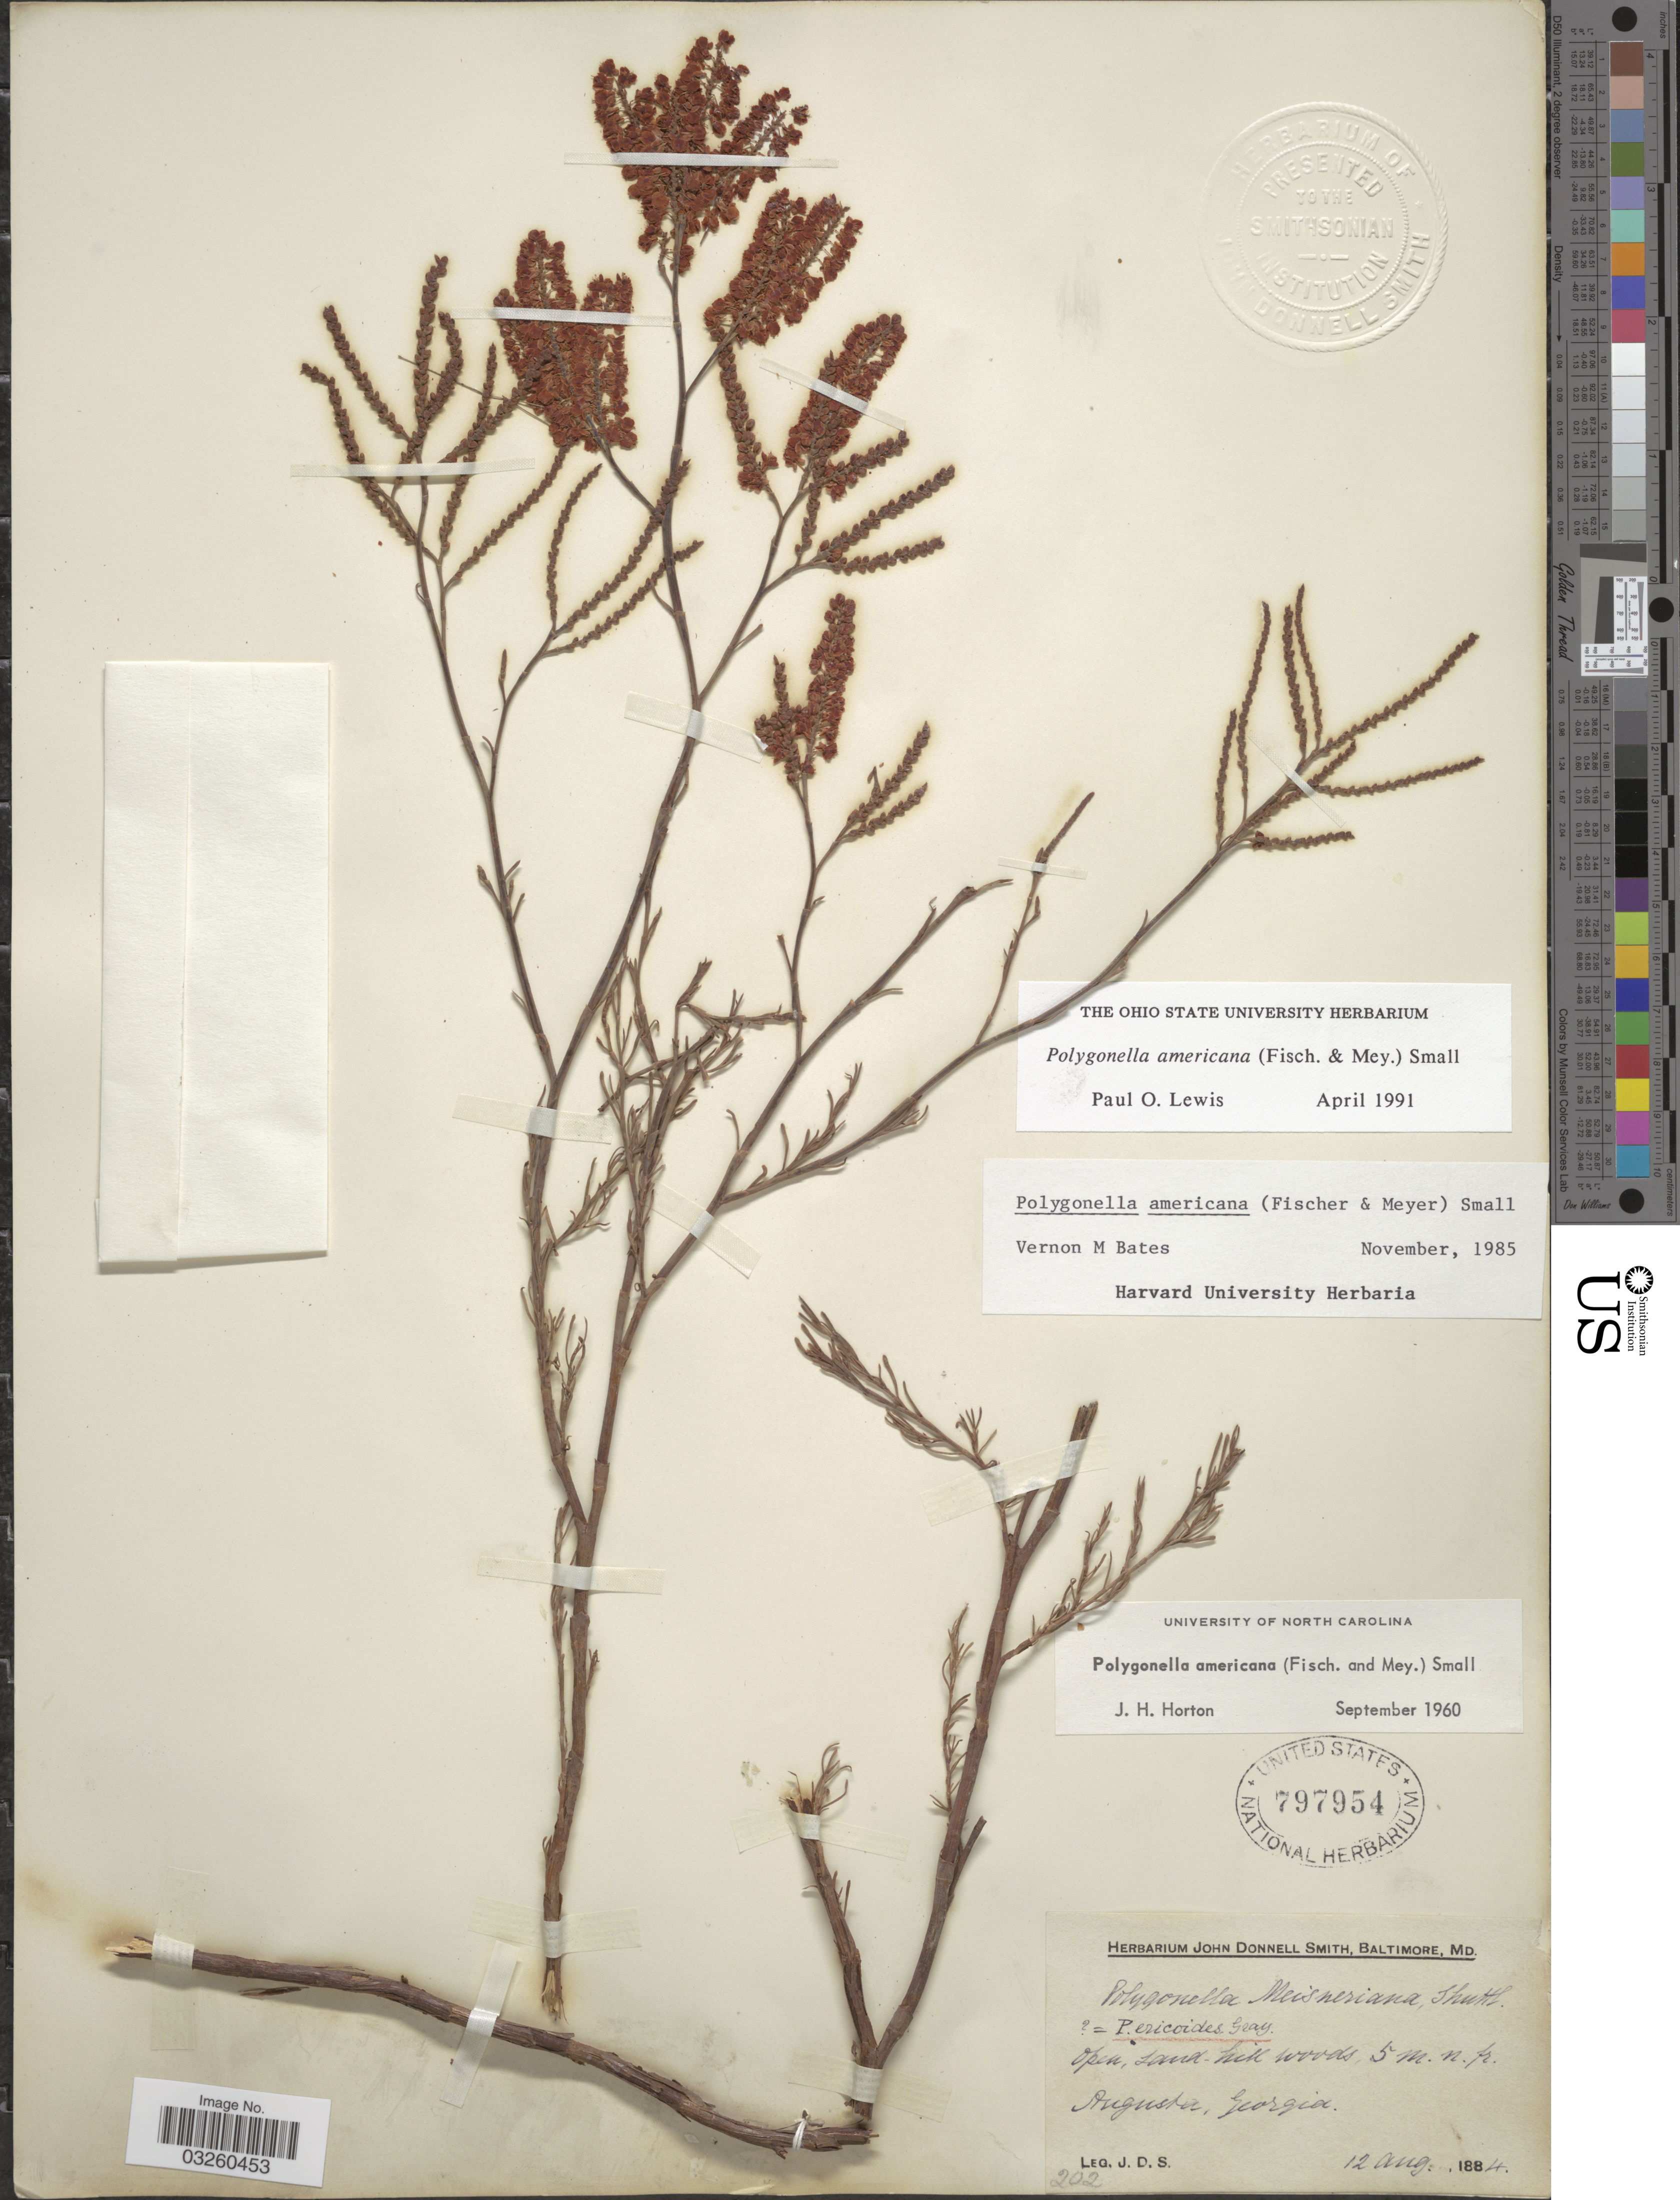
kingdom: Plantae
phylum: Tracheophyta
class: Magnoliopsida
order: Caryophyllales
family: Polygonaceae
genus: Polygonella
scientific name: Polygonella americana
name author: (Fisch. & C.A. Mey.) Small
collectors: J. Donnell Smith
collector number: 203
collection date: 1884-08-12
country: United States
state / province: Georgia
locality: Augusta.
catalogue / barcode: US 797954